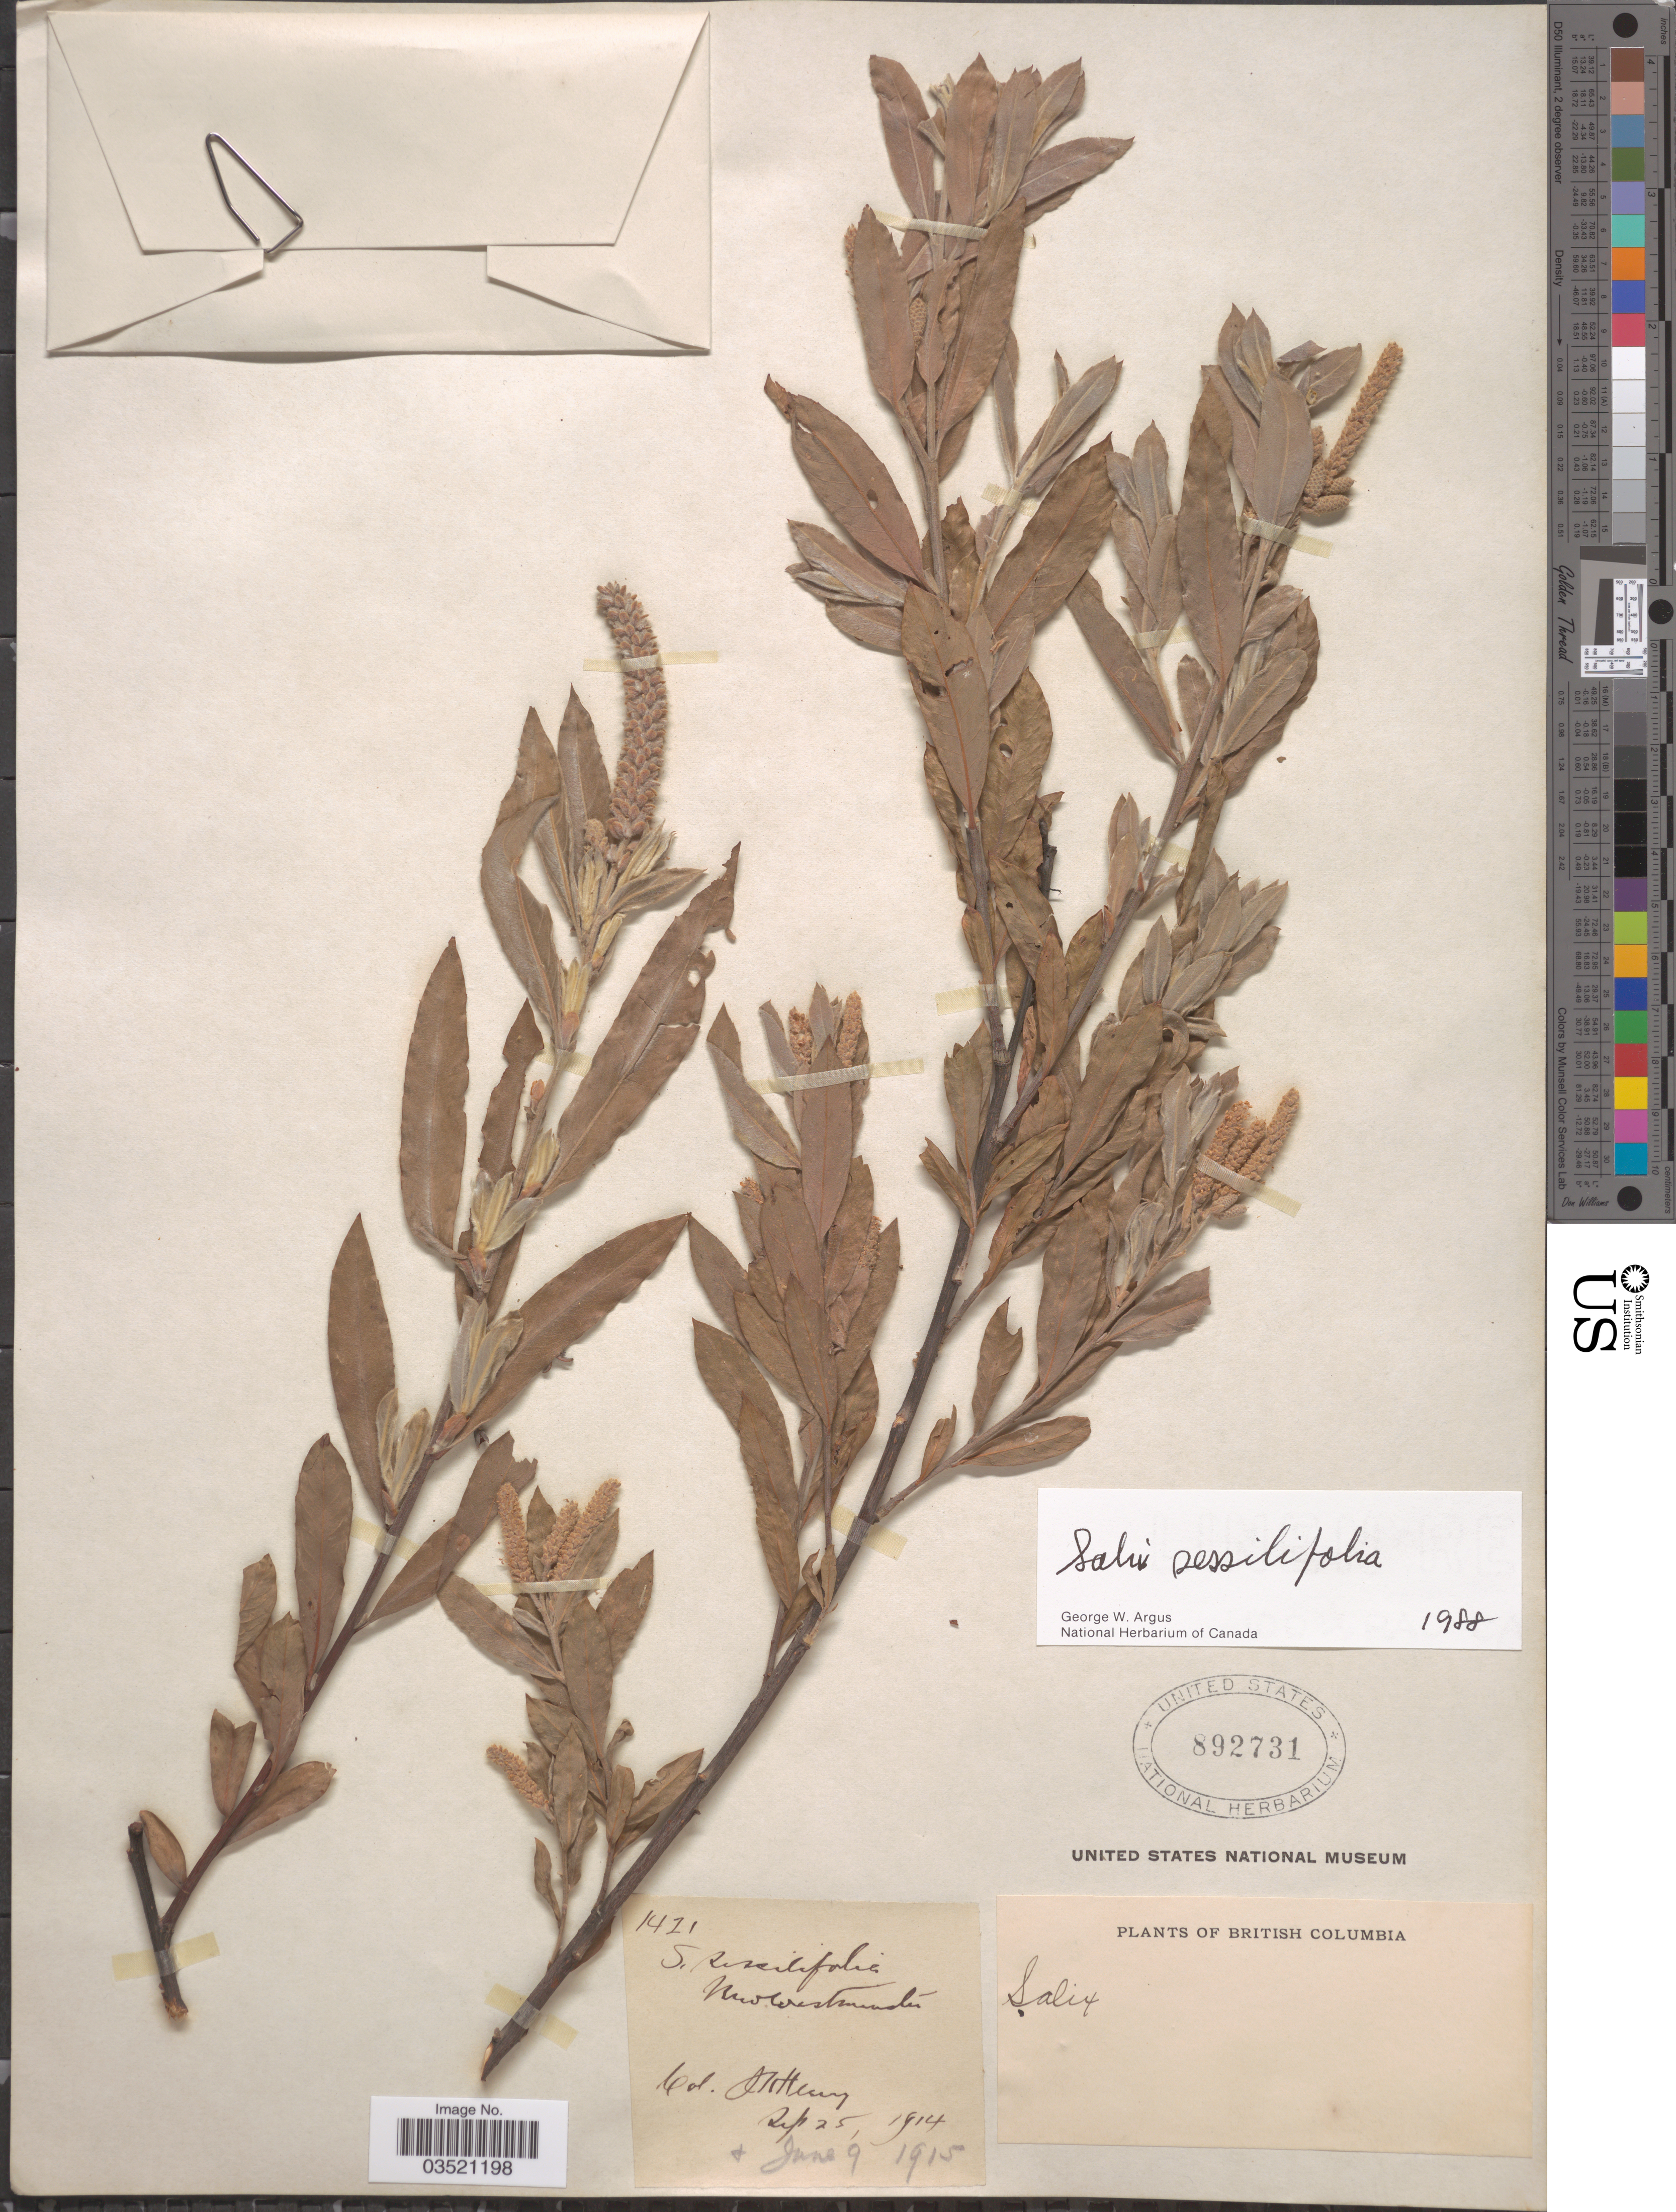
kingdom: Plantae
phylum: Tracheophyta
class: Magnoliopsida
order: Malpighiales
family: Salicaceae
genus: Salix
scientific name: Salix sessilifolia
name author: Nutt.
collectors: J. K. Henry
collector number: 1421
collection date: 1914-09-25,1915-06-09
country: Canada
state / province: British Columbia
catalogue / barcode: US 892731